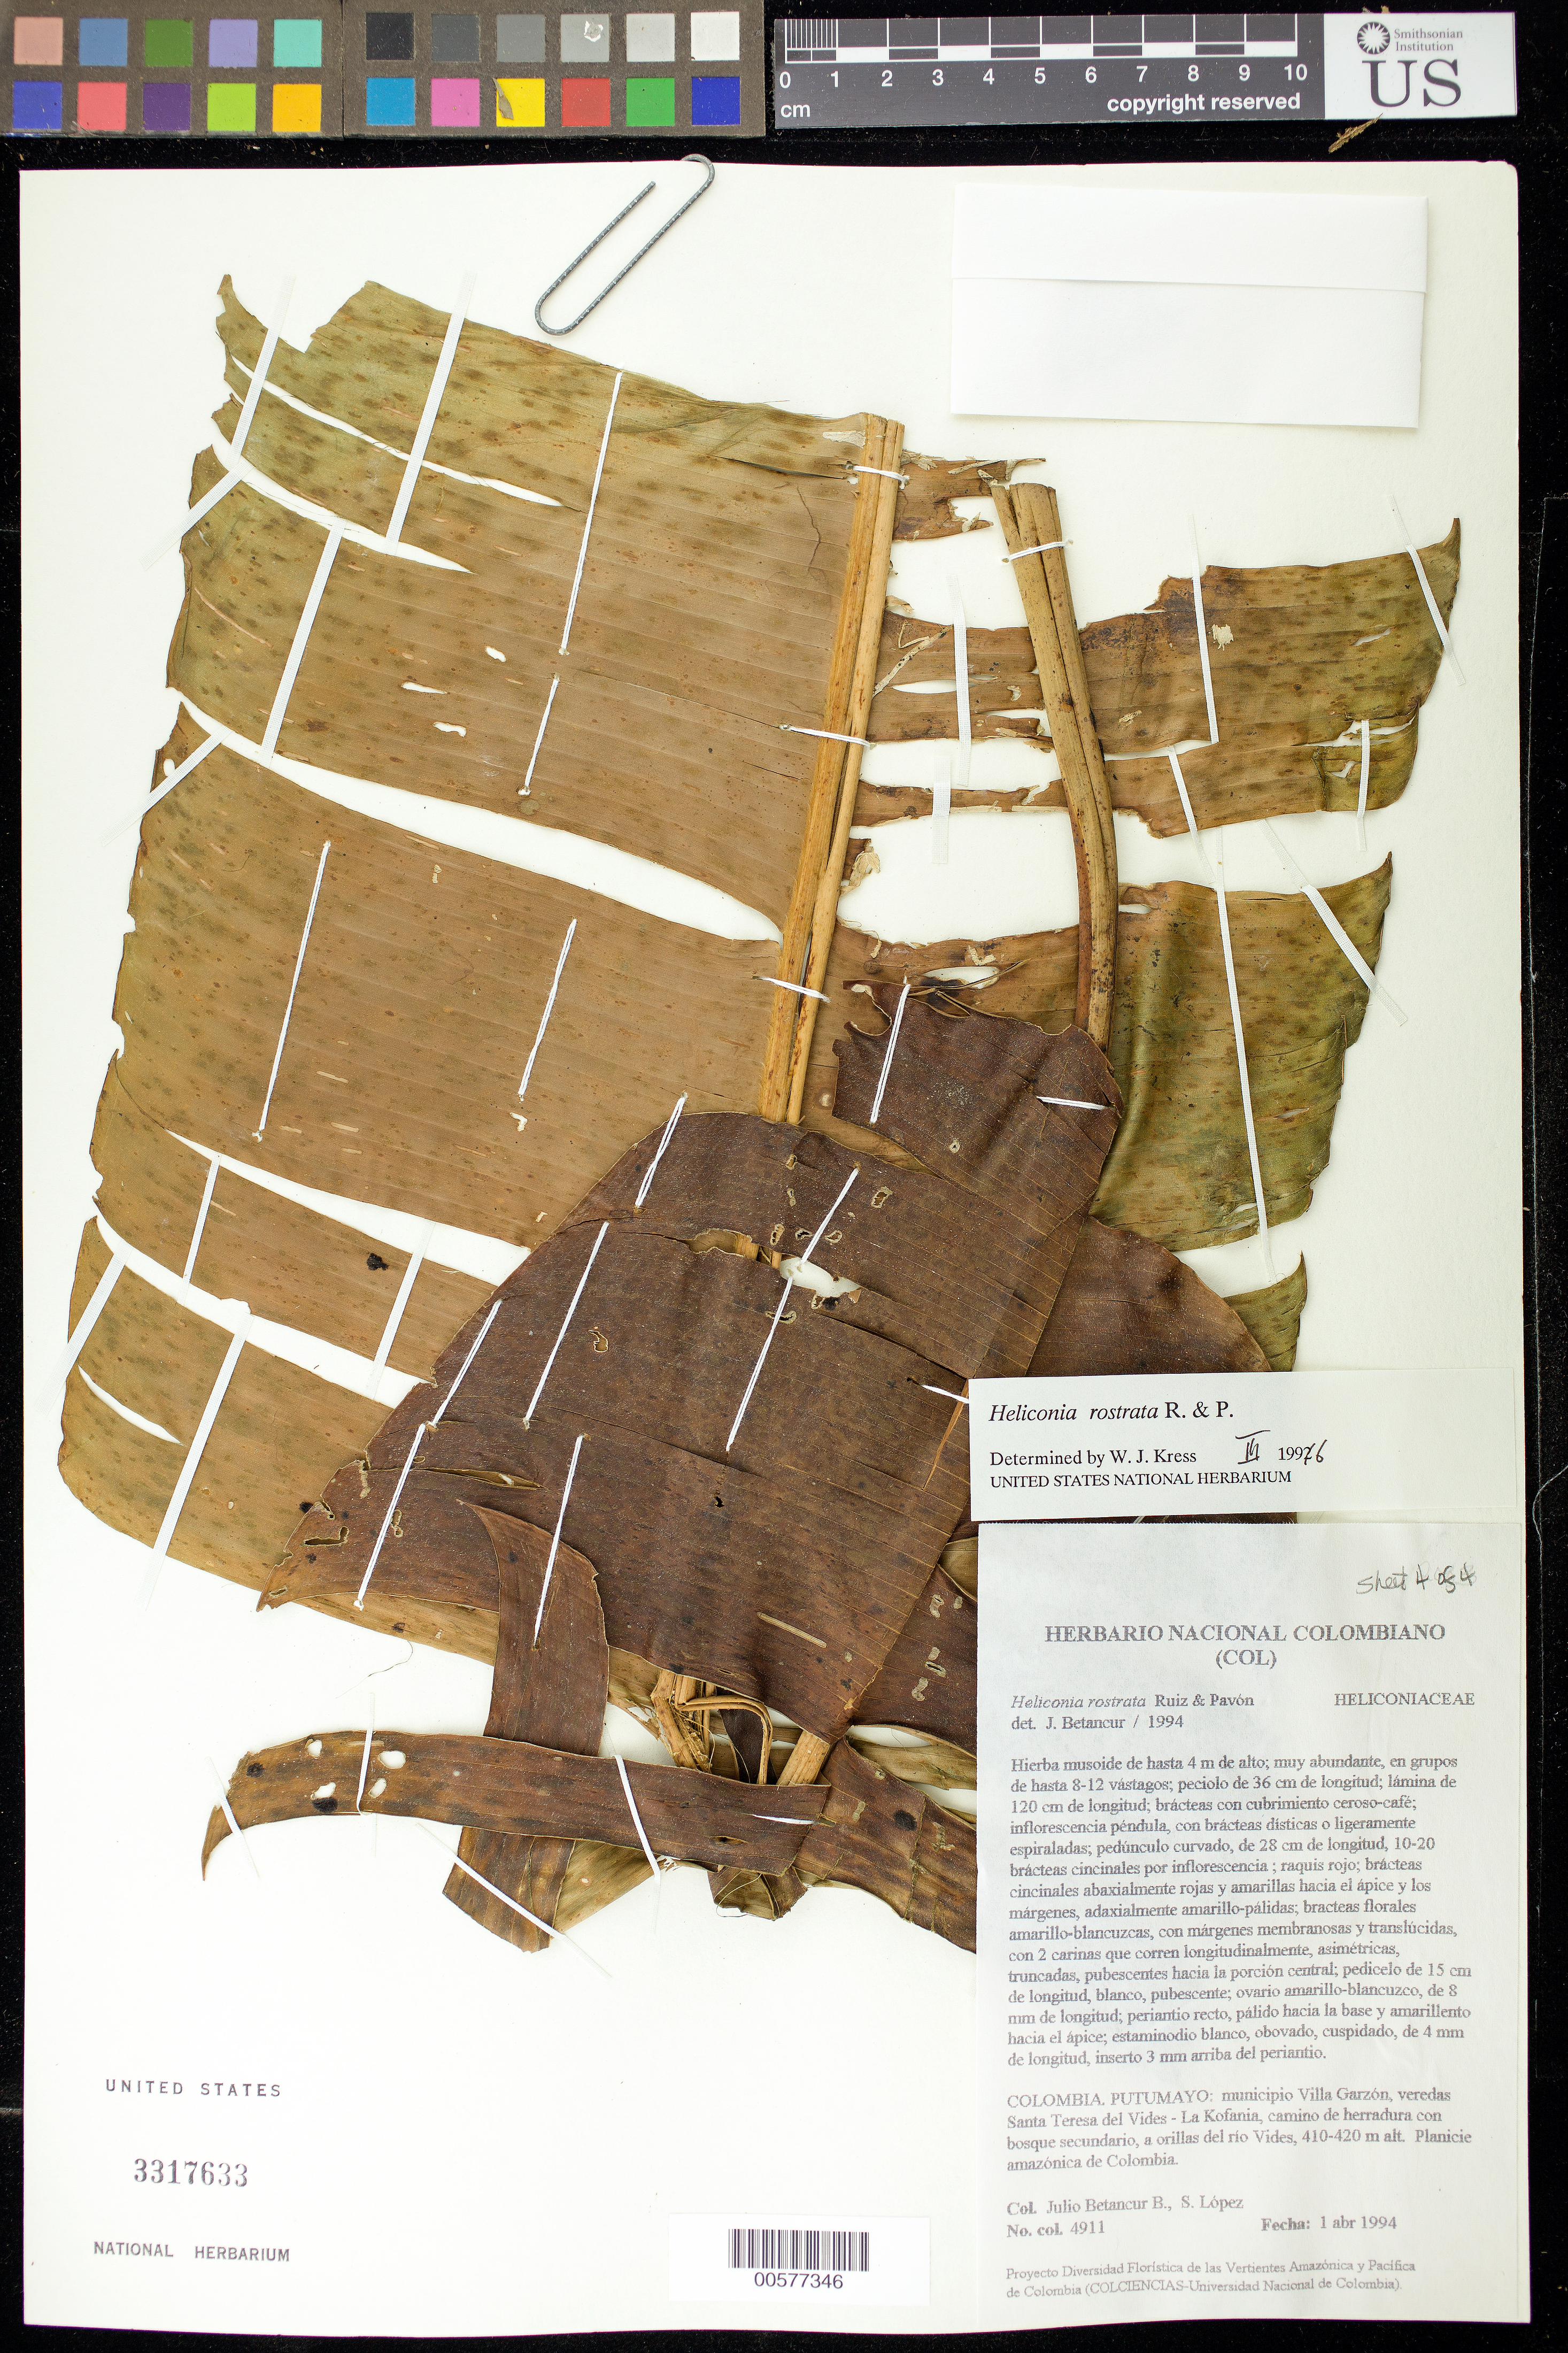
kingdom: Plantae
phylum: Tracheophyta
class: Liliopsida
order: Zingiberales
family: Heliconiaceae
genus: Heliconia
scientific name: Heliconia rostrata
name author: Ruiz & Pav.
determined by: Betancur, J. C.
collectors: J. C. Betancur & S. Lopez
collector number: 4911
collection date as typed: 01 Apr 1994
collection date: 1994-04-01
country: Colombia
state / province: Putumayo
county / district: Villa Garzon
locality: Along Santa Teresa del Vides and La Kofania trails, pack animal trail with secondary forest, next to Rio Vides, Amazonian plain in Columbia.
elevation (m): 410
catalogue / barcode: US 3317633